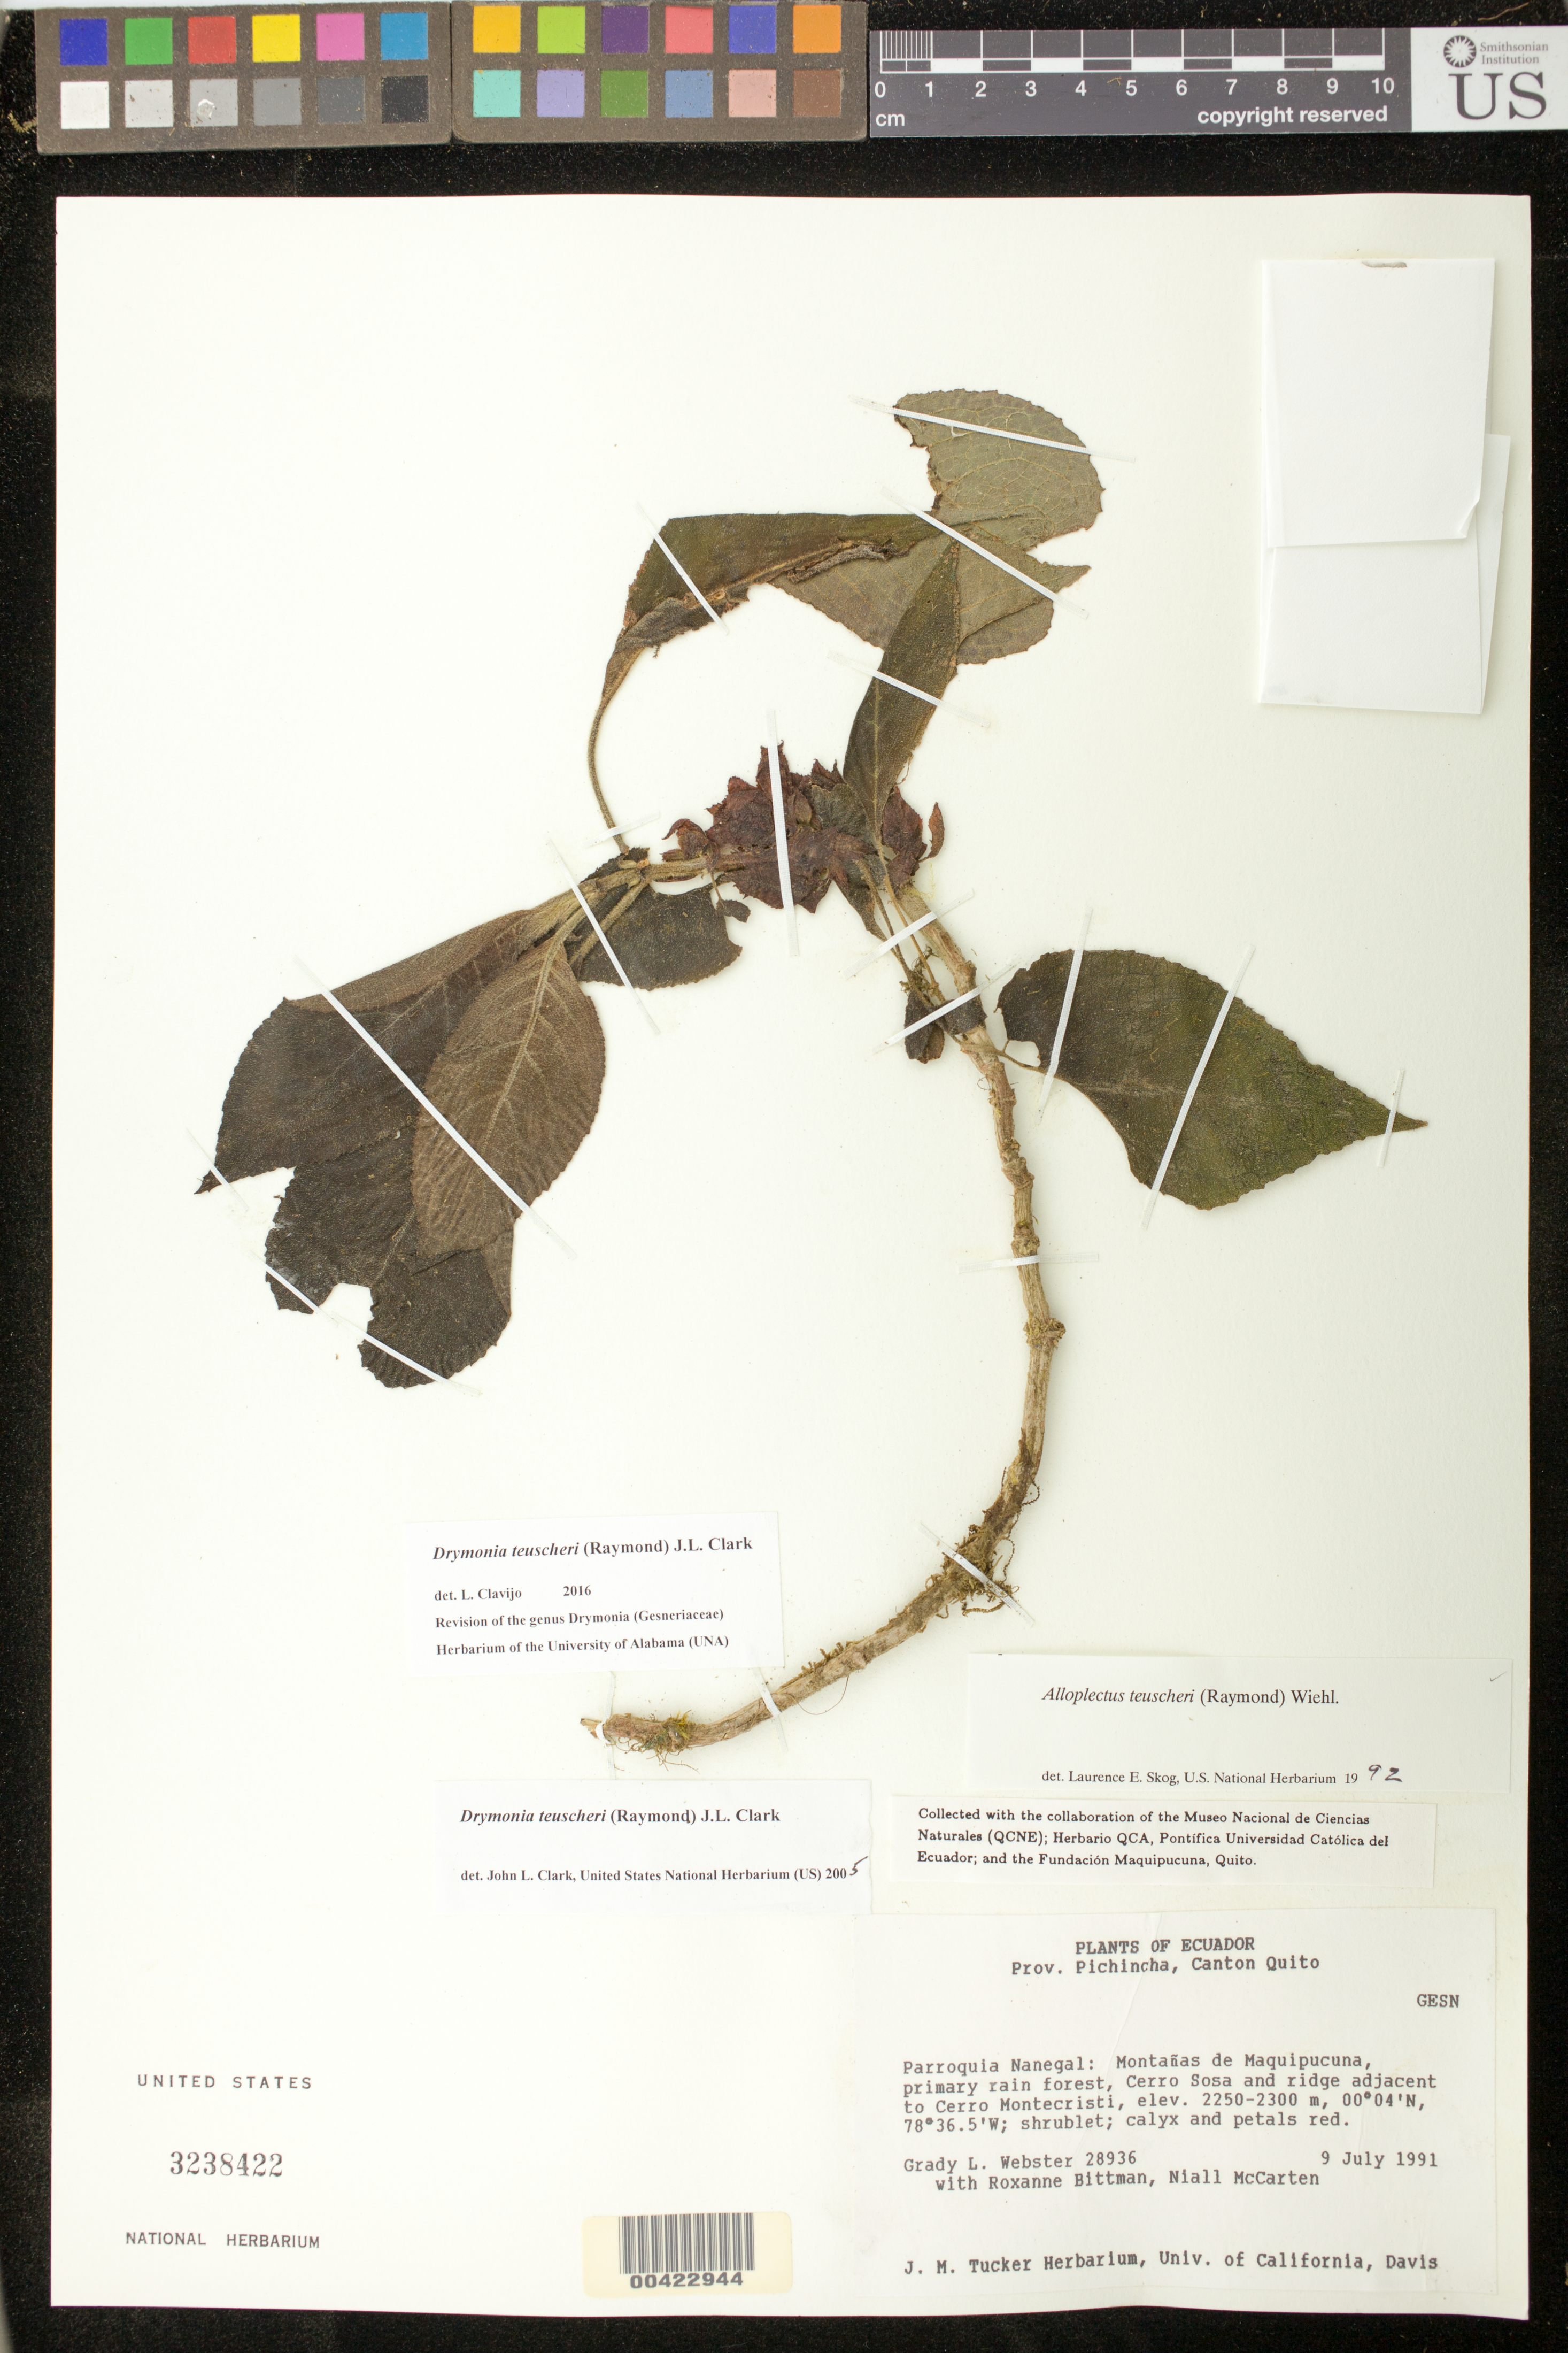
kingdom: Plantae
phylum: Tracheophyta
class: Magnoliopsida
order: Lamiales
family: Gesneriaceae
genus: Drymonia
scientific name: Drymonia teuscheri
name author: (Raymond) J.L. Clark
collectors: G. L. Webster, R. Bittman & N. McCarten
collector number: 28936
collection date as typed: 09 Jul 1991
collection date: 1991-07-09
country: Ecuador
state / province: Pichincha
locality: Canton Quito, Parroquia Nanegal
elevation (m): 1250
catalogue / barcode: US 3238422